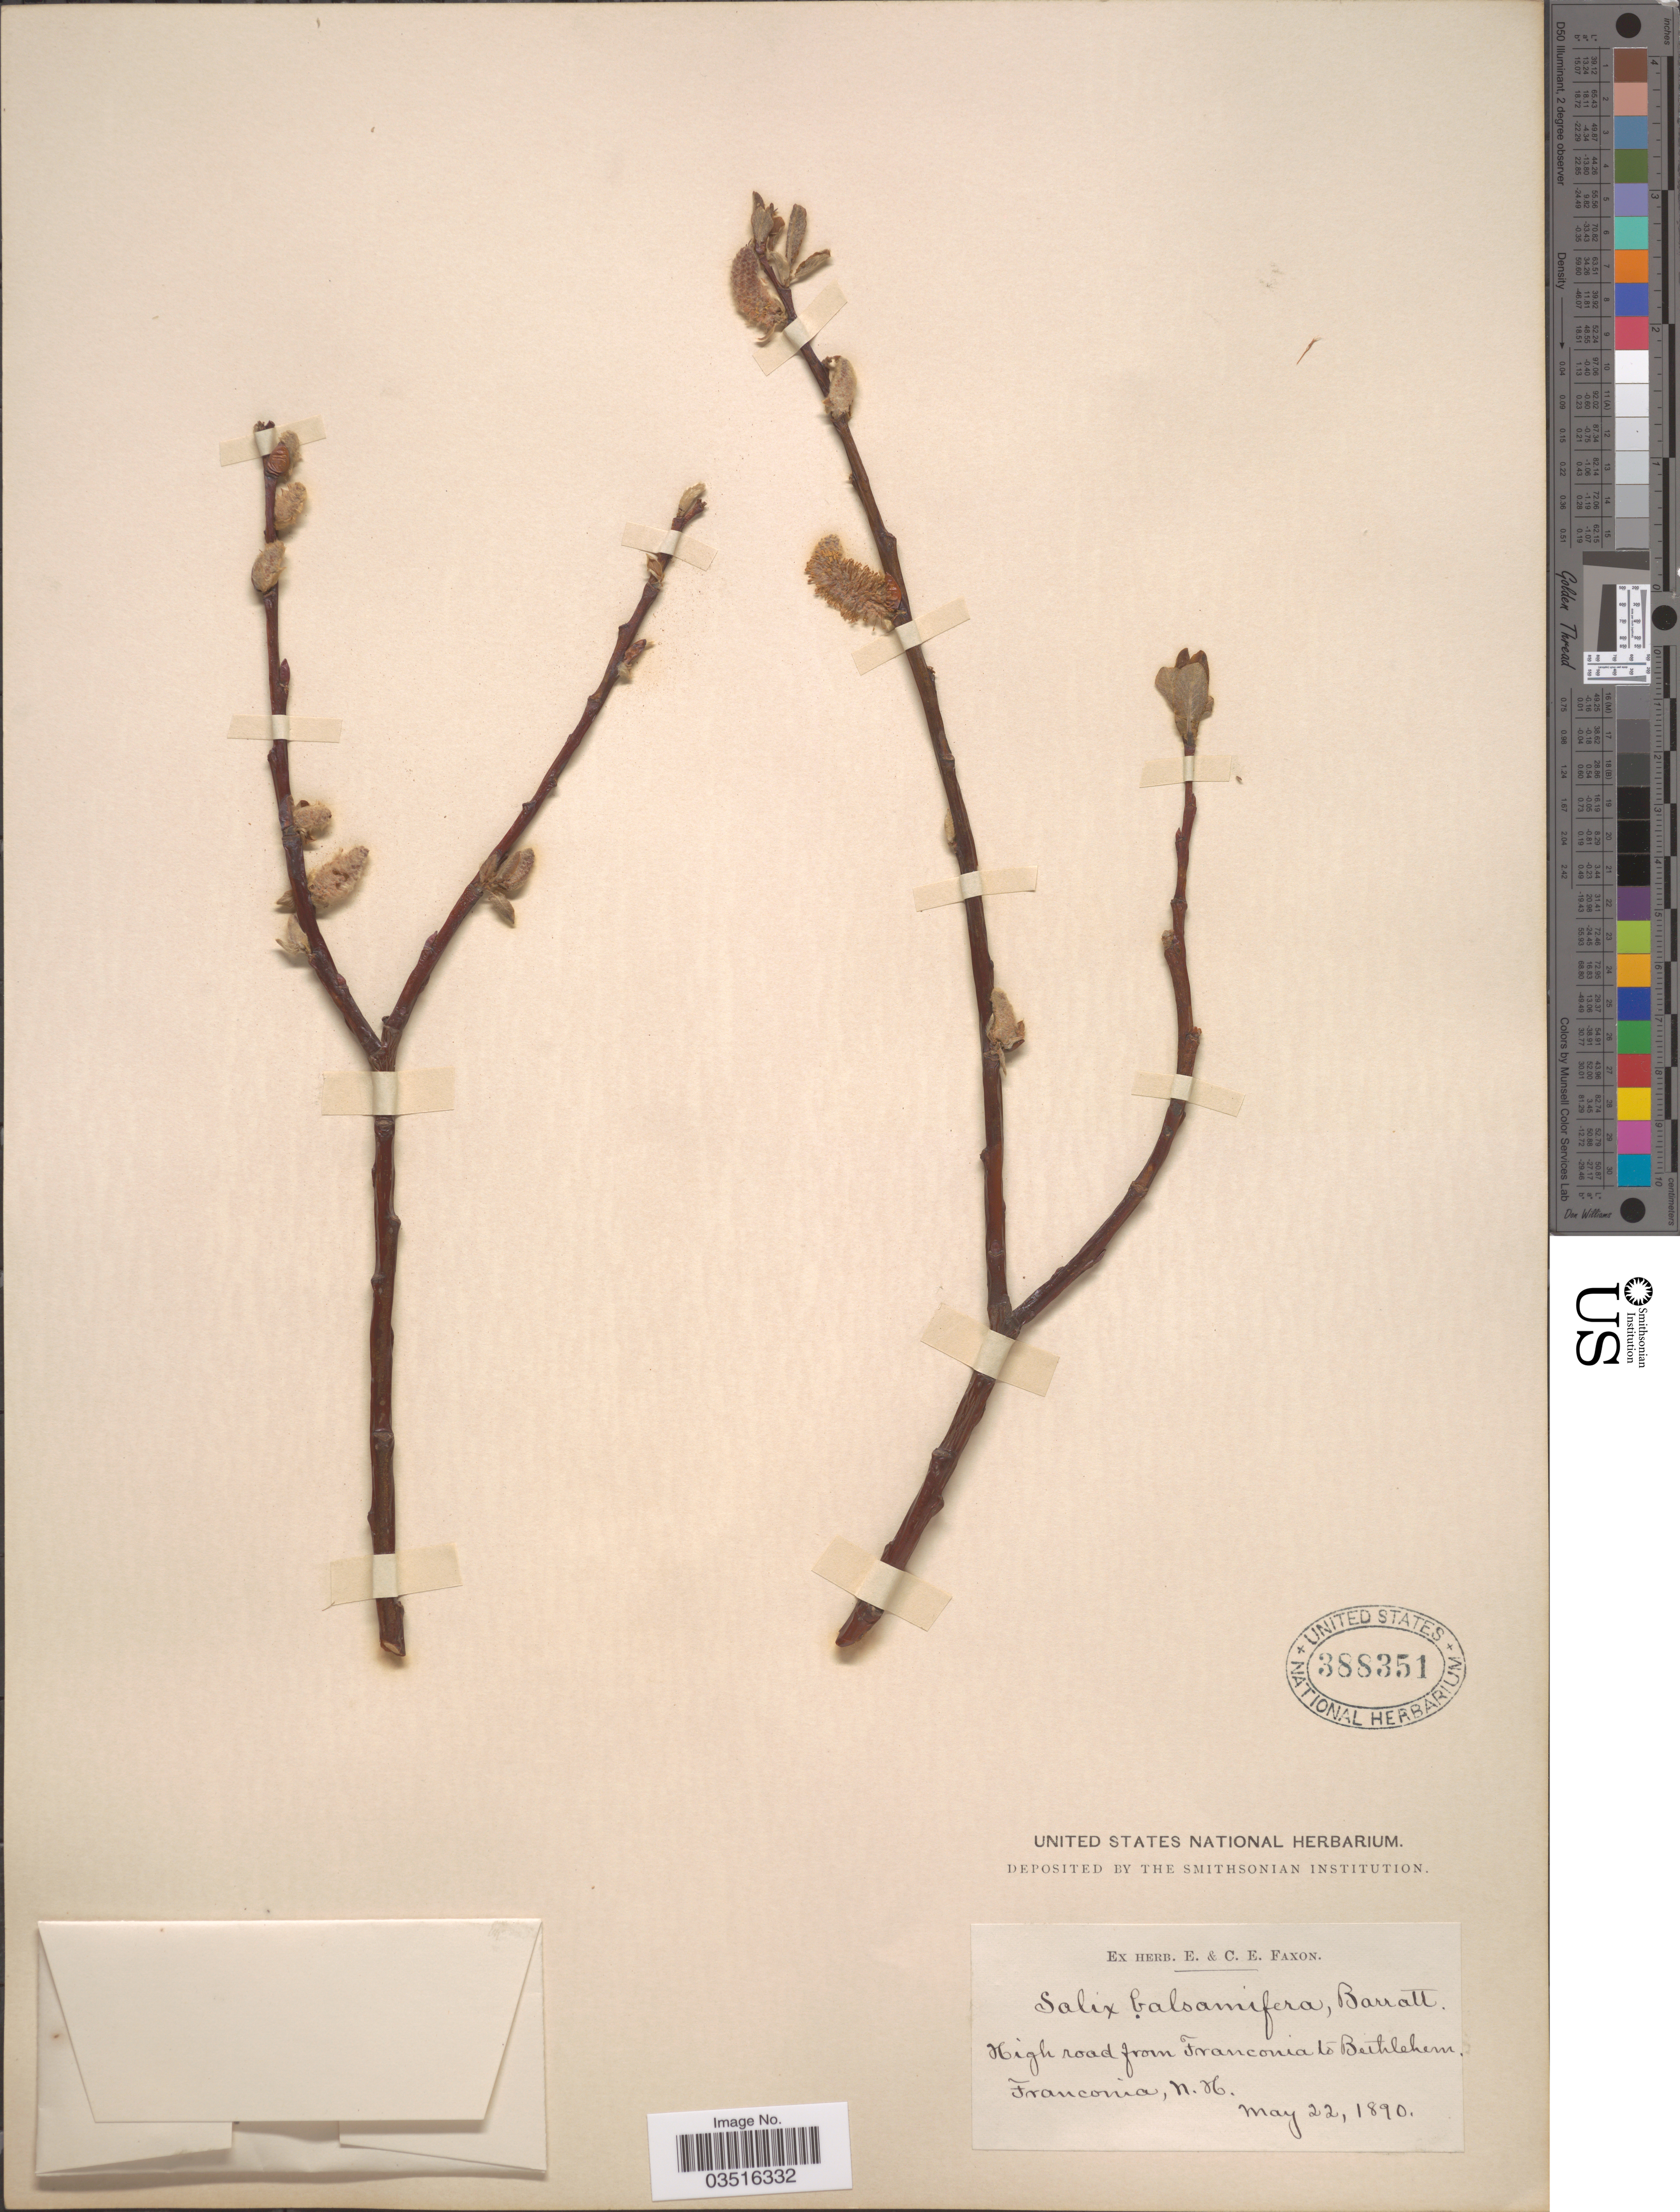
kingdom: Plantae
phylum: Tracheophyta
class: Magnoliopsida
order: Malpighiales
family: Salicaceae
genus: Salix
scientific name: Salix pyrifolia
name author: Ledeb.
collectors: ex herb. E. & C.E. Faxon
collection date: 1890-05-22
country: United States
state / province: New Hampshire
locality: High road from Franconia to Bethlehem. Franconia.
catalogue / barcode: US 388351